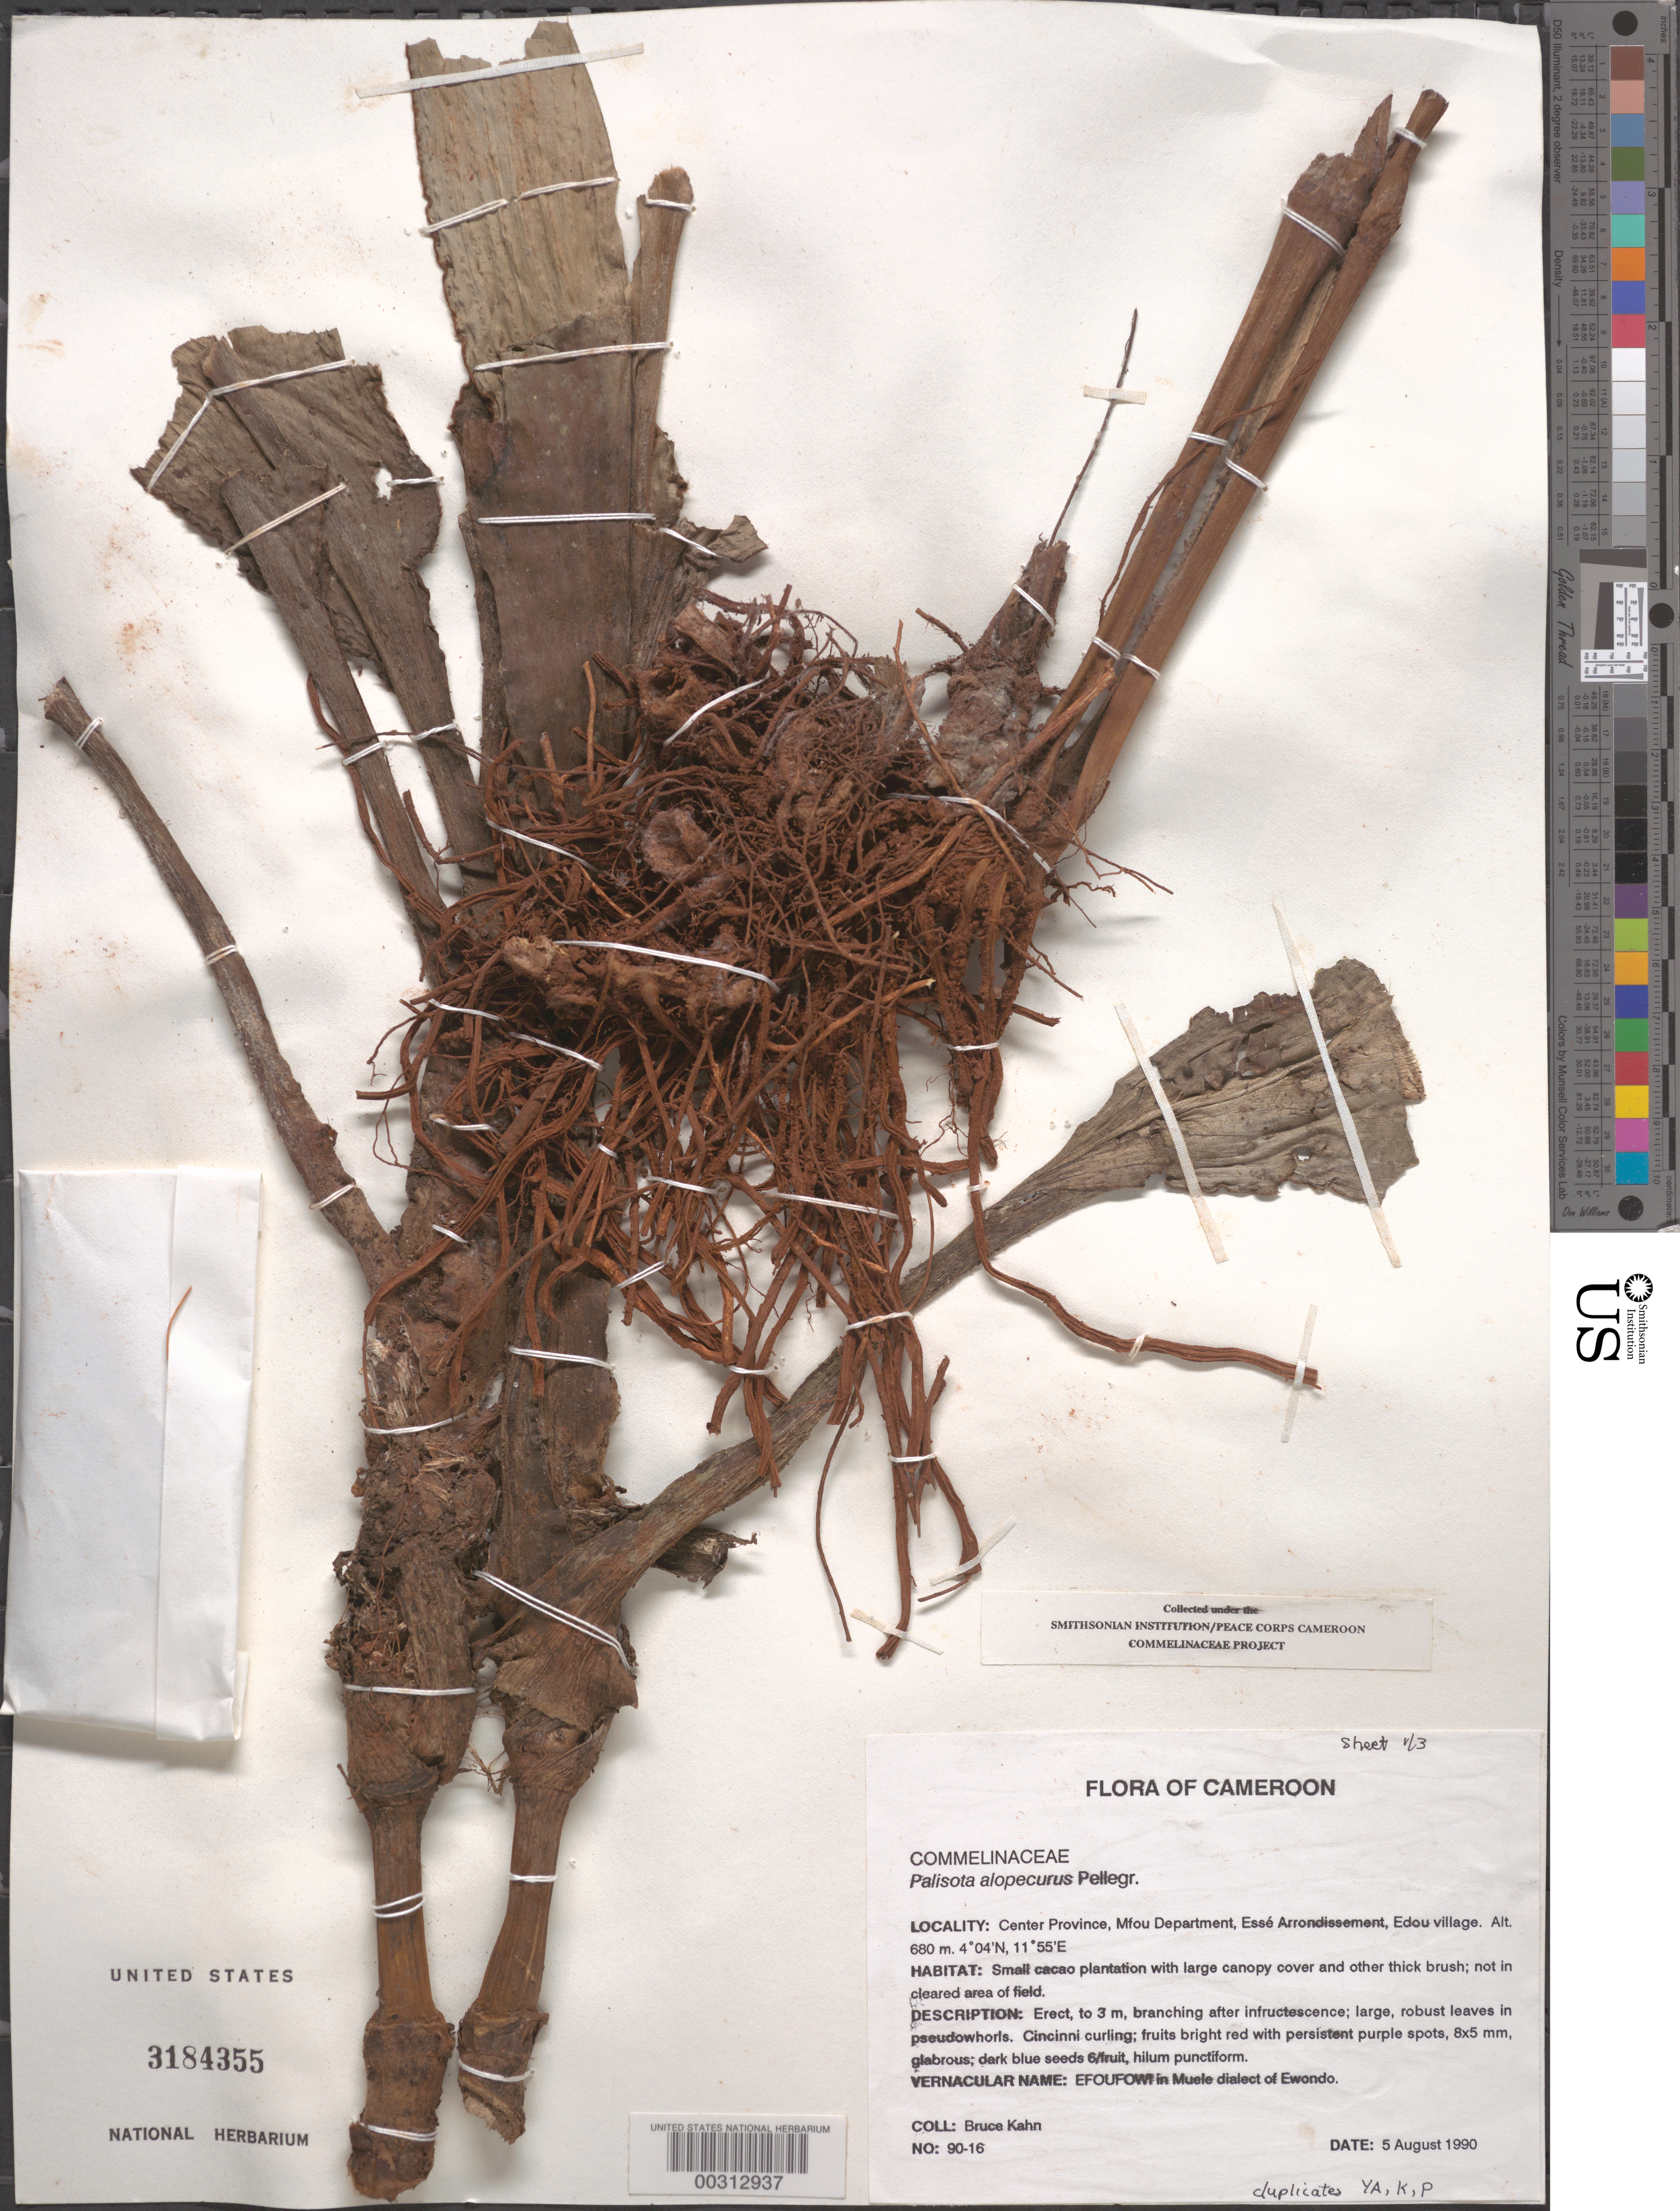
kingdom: Plantae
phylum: Tracheophyta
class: Liliopsida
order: Commelinales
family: Commelinaceae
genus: Palisota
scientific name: Palisota alopecurus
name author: Pellegr.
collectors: B. Kahn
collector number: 90-16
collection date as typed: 05 Aug 1990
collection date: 1990-08-05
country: Cameroon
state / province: Centre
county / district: Méfou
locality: Esse arrondissement, edou village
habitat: Small cacao plantation with large canopy cover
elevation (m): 680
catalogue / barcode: US 3184355